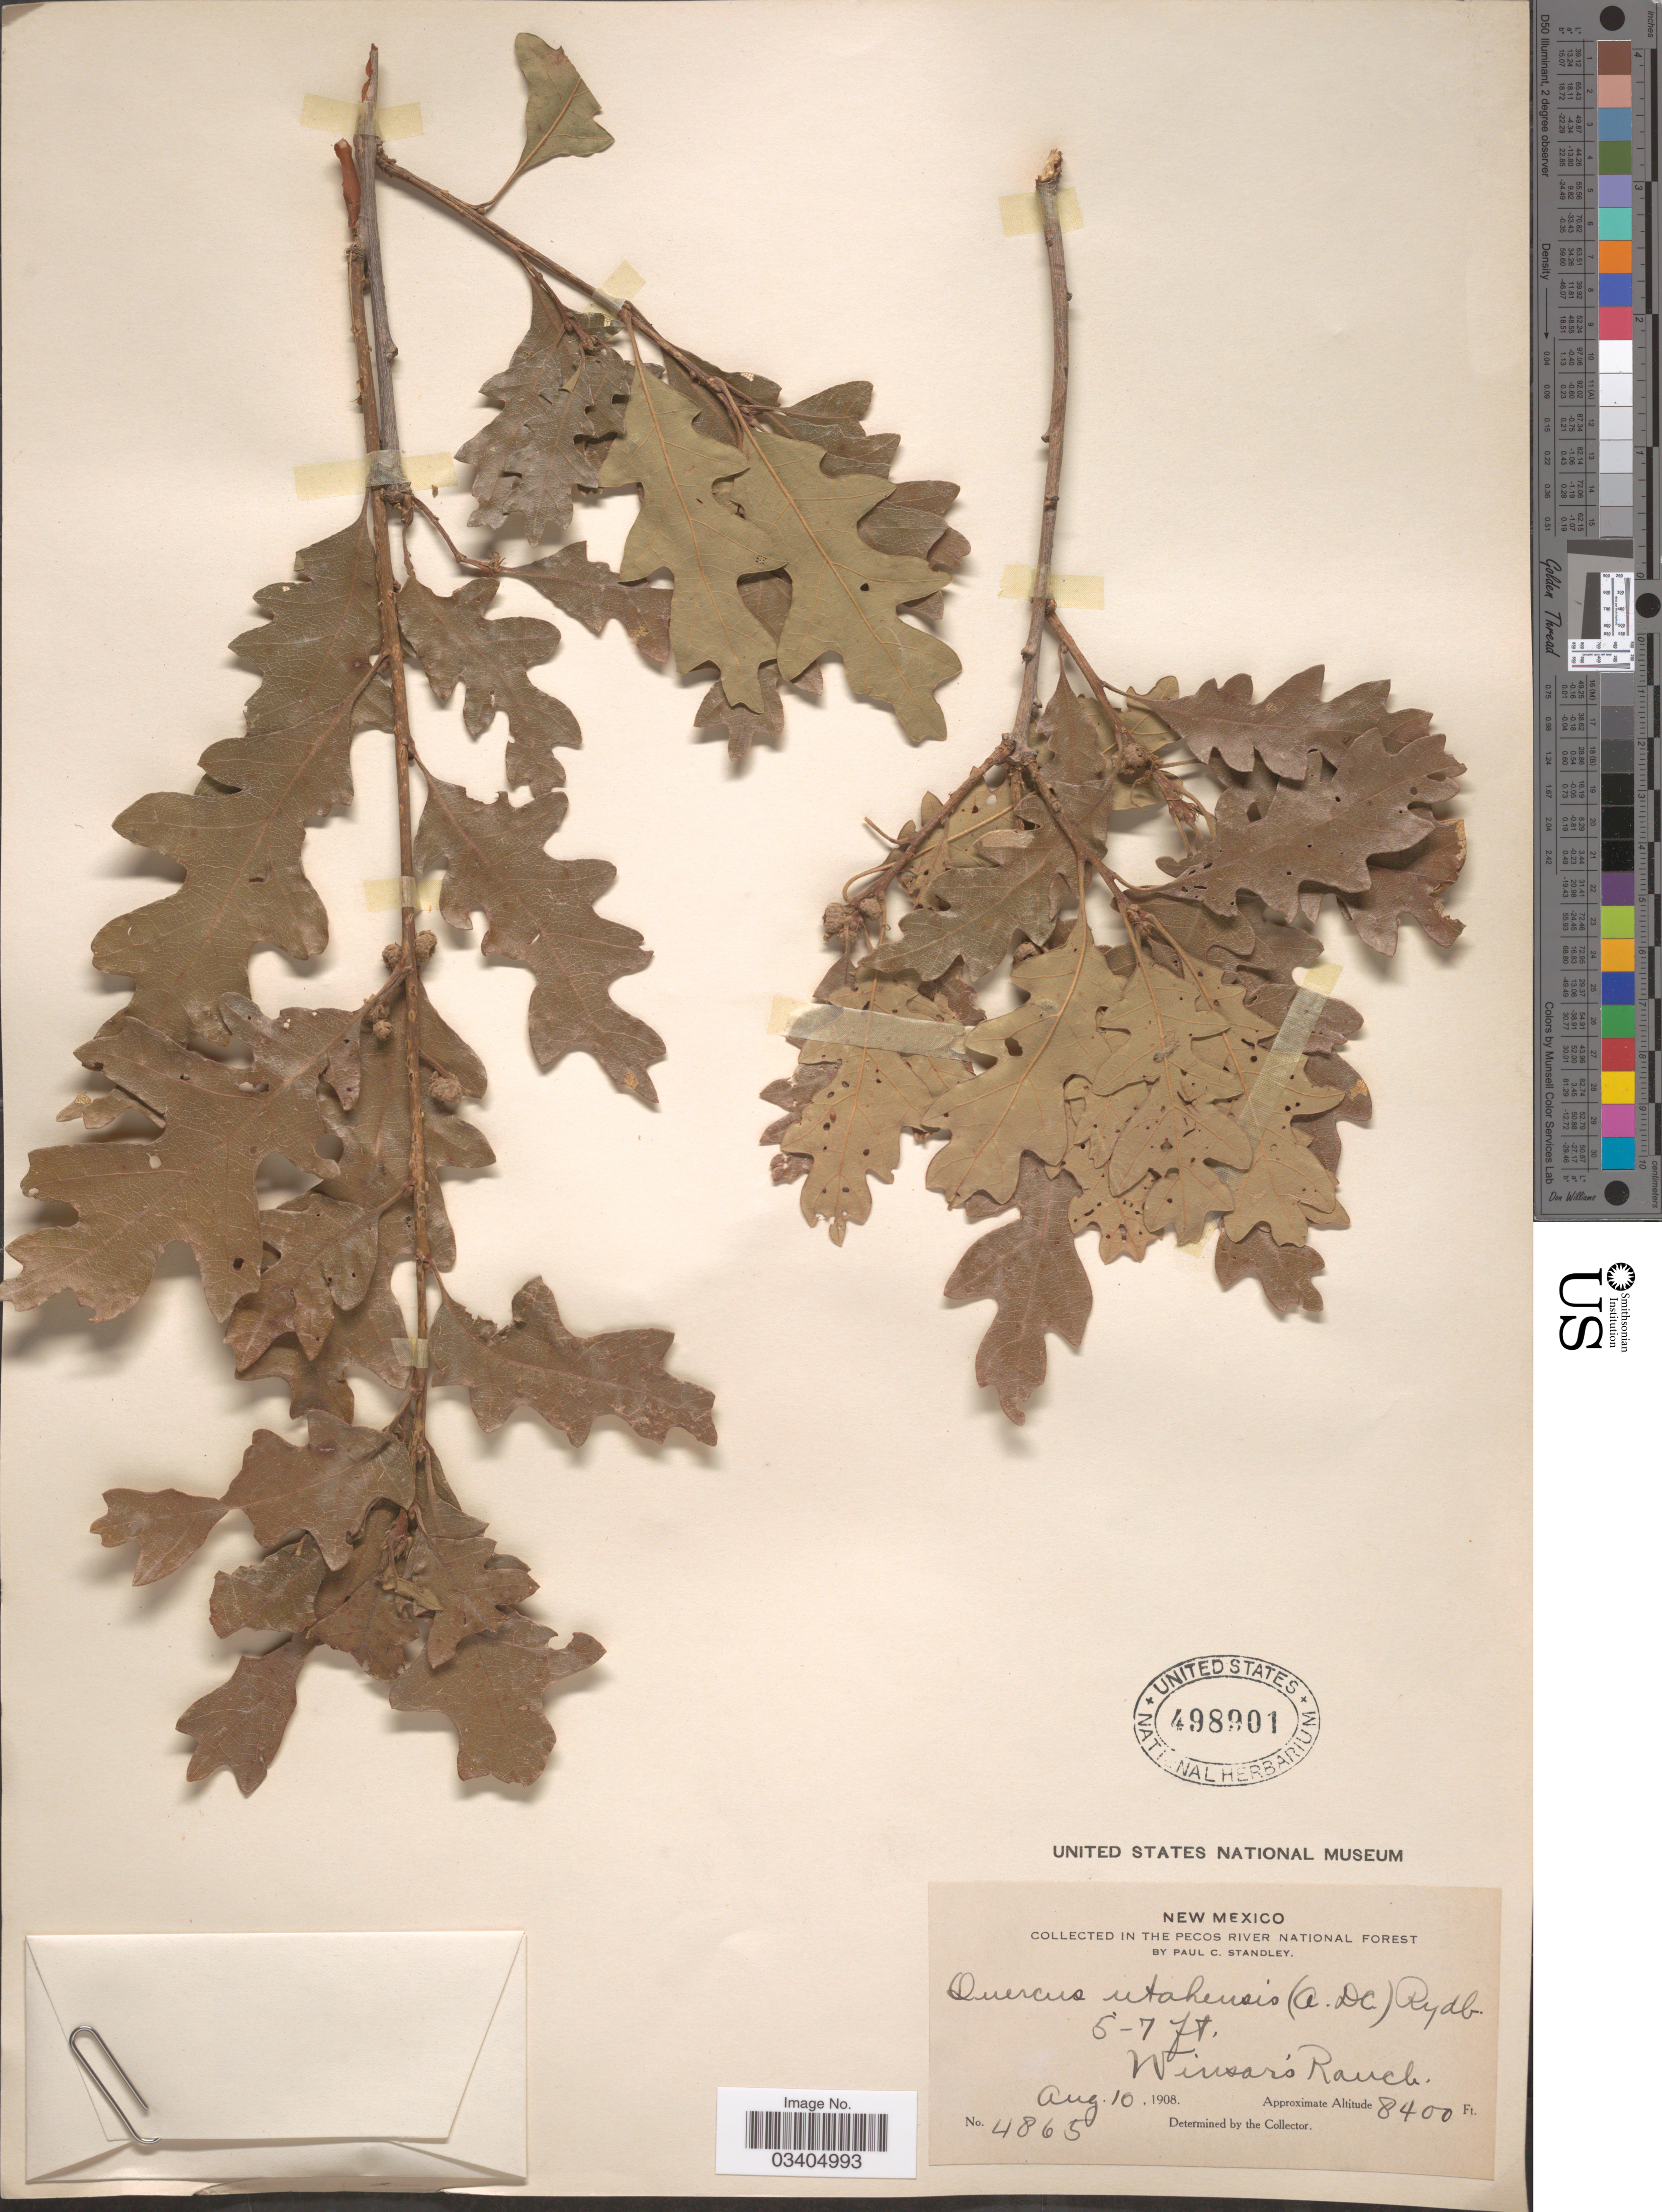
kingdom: Plantae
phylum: Tracheophyta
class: Magnoliopsida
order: Fagales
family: Fagaceae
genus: Quercus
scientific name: Quercus gambelii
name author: Nutt.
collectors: P. C. Standley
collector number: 4865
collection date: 1908-08-10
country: United States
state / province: New Mexico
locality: In the Pecos River National Forest. Winsor's Ranch.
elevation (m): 2560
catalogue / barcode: US 498901